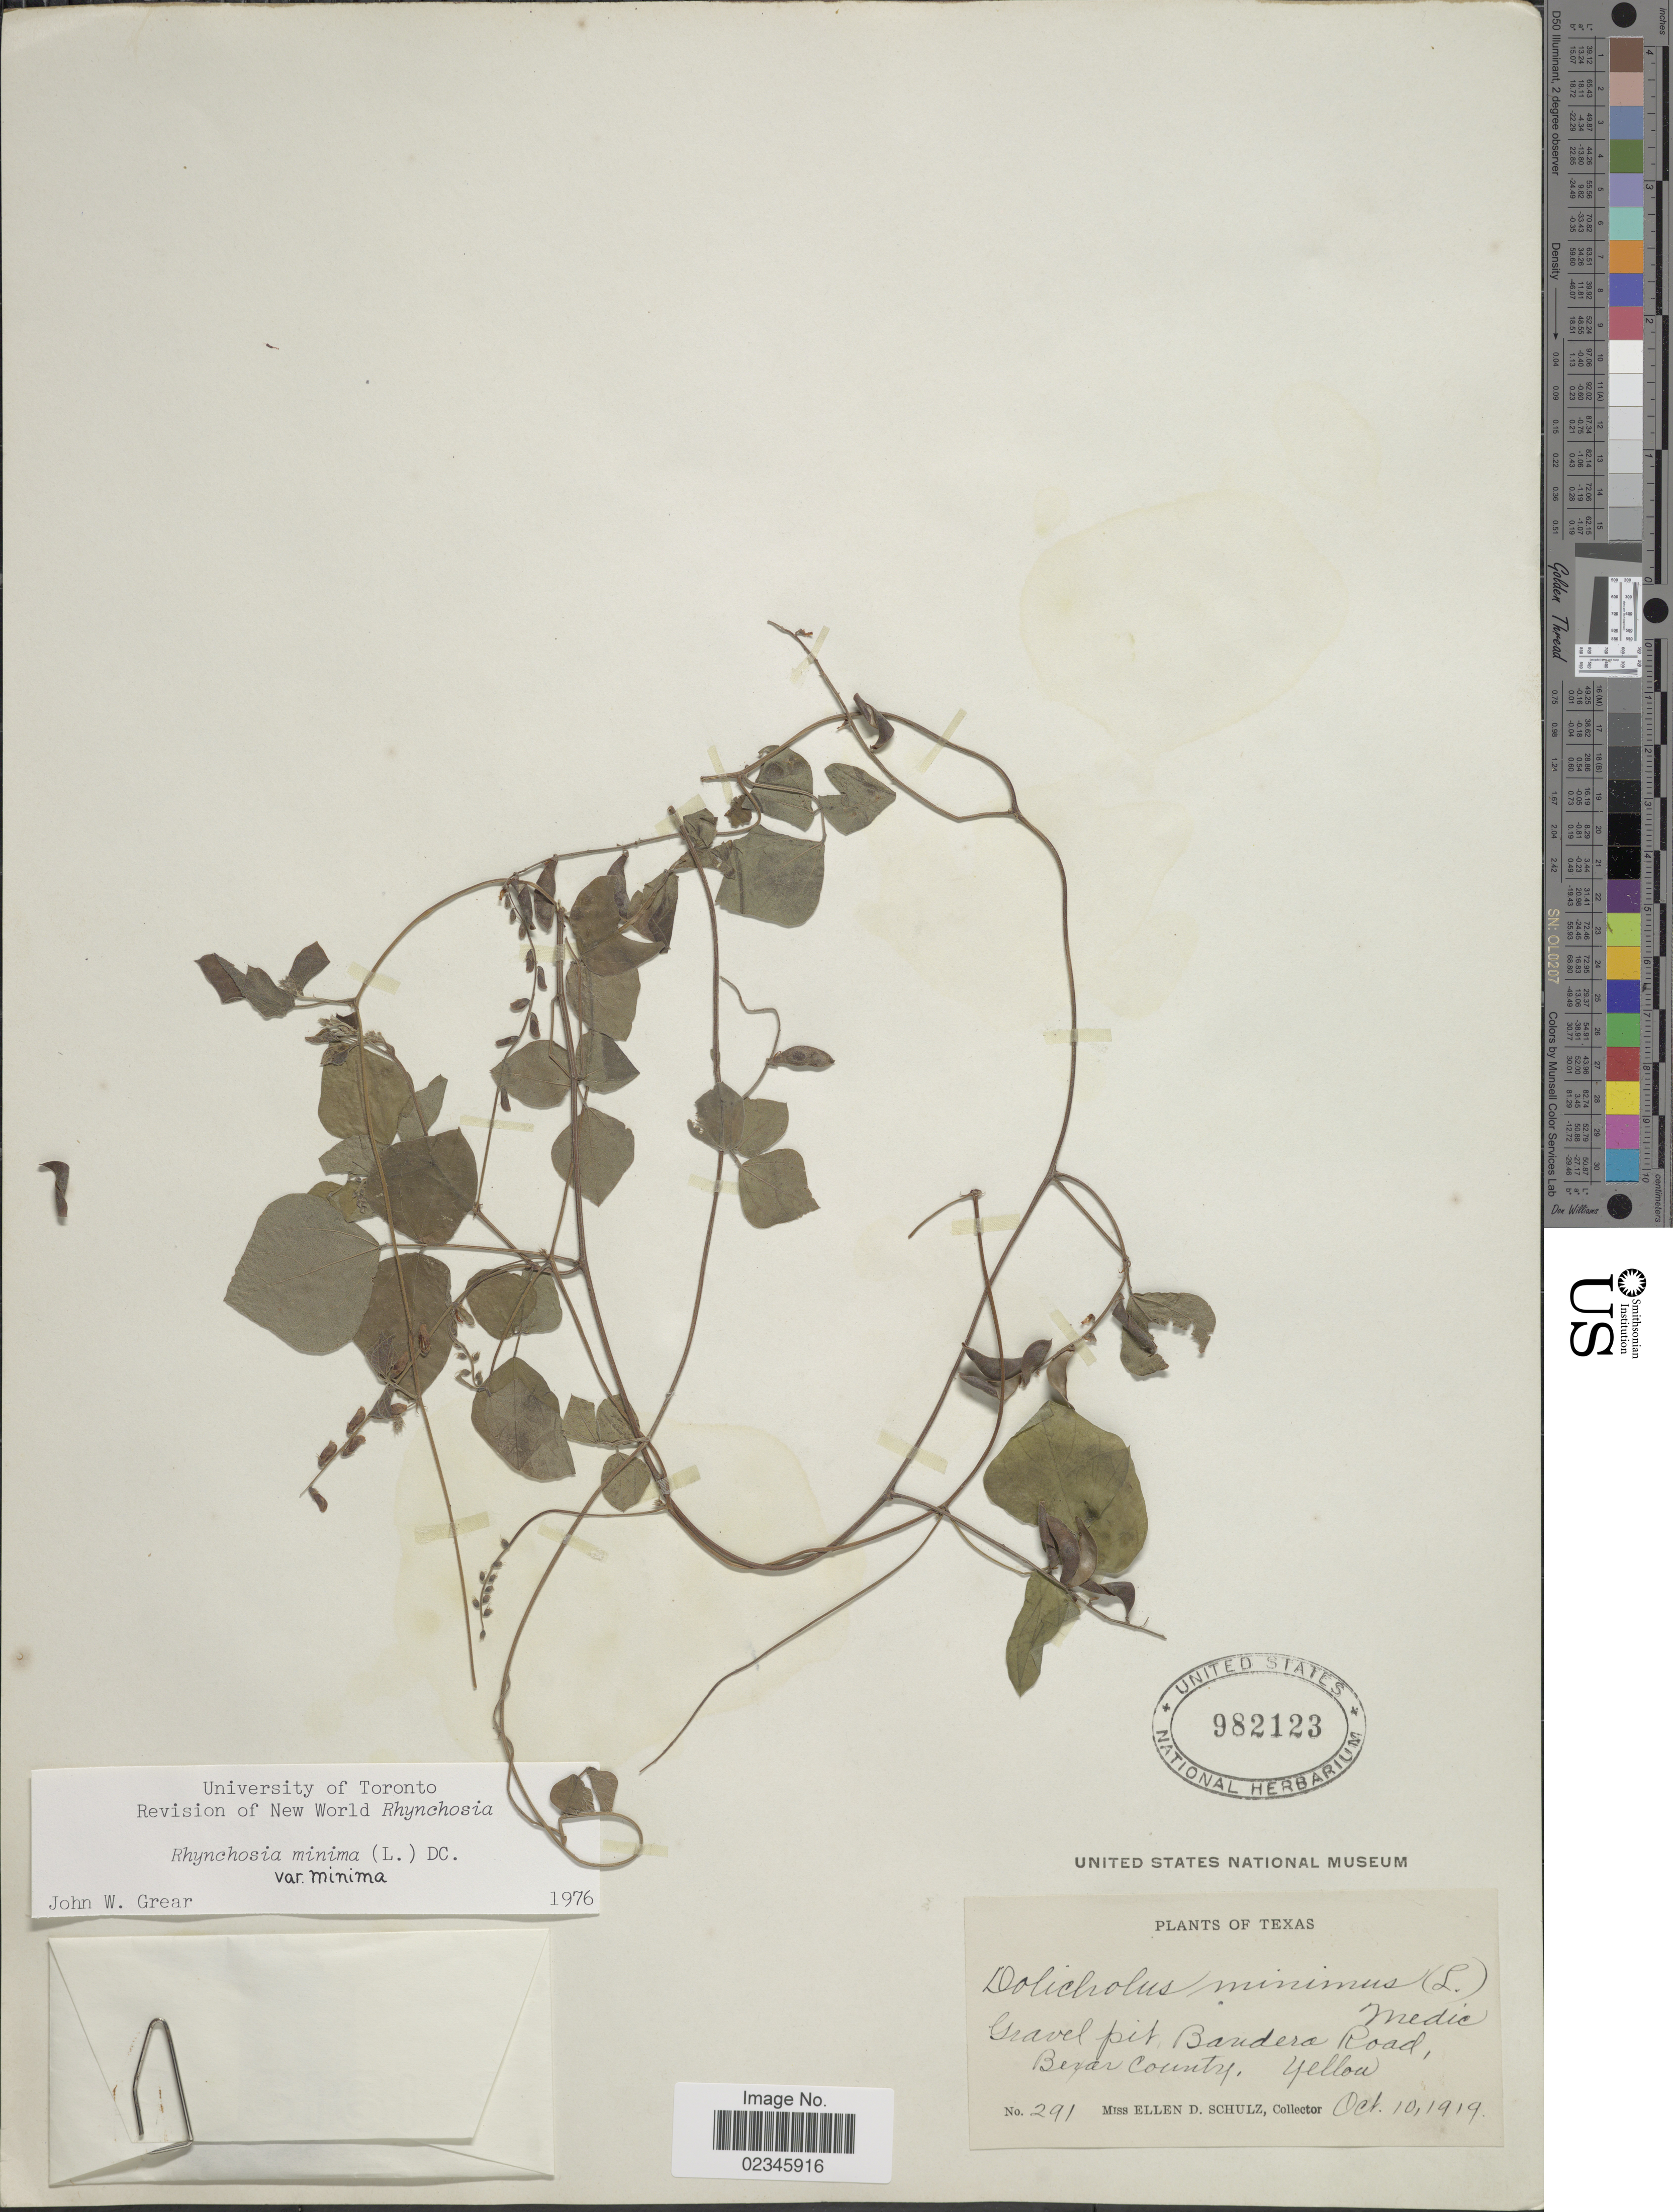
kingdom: Plantae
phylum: Tracheophyta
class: Magnoliopsida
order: Fabales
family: Fabaceae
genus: Rhynchosia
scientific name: Rhynchosia minima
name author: (L.) DC.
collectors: E. D. Schulz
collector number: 291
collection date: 1919-10-10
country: United States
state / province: Texas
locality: Gravel pit, Bandera Road, Bexar County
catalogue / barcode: US 982123